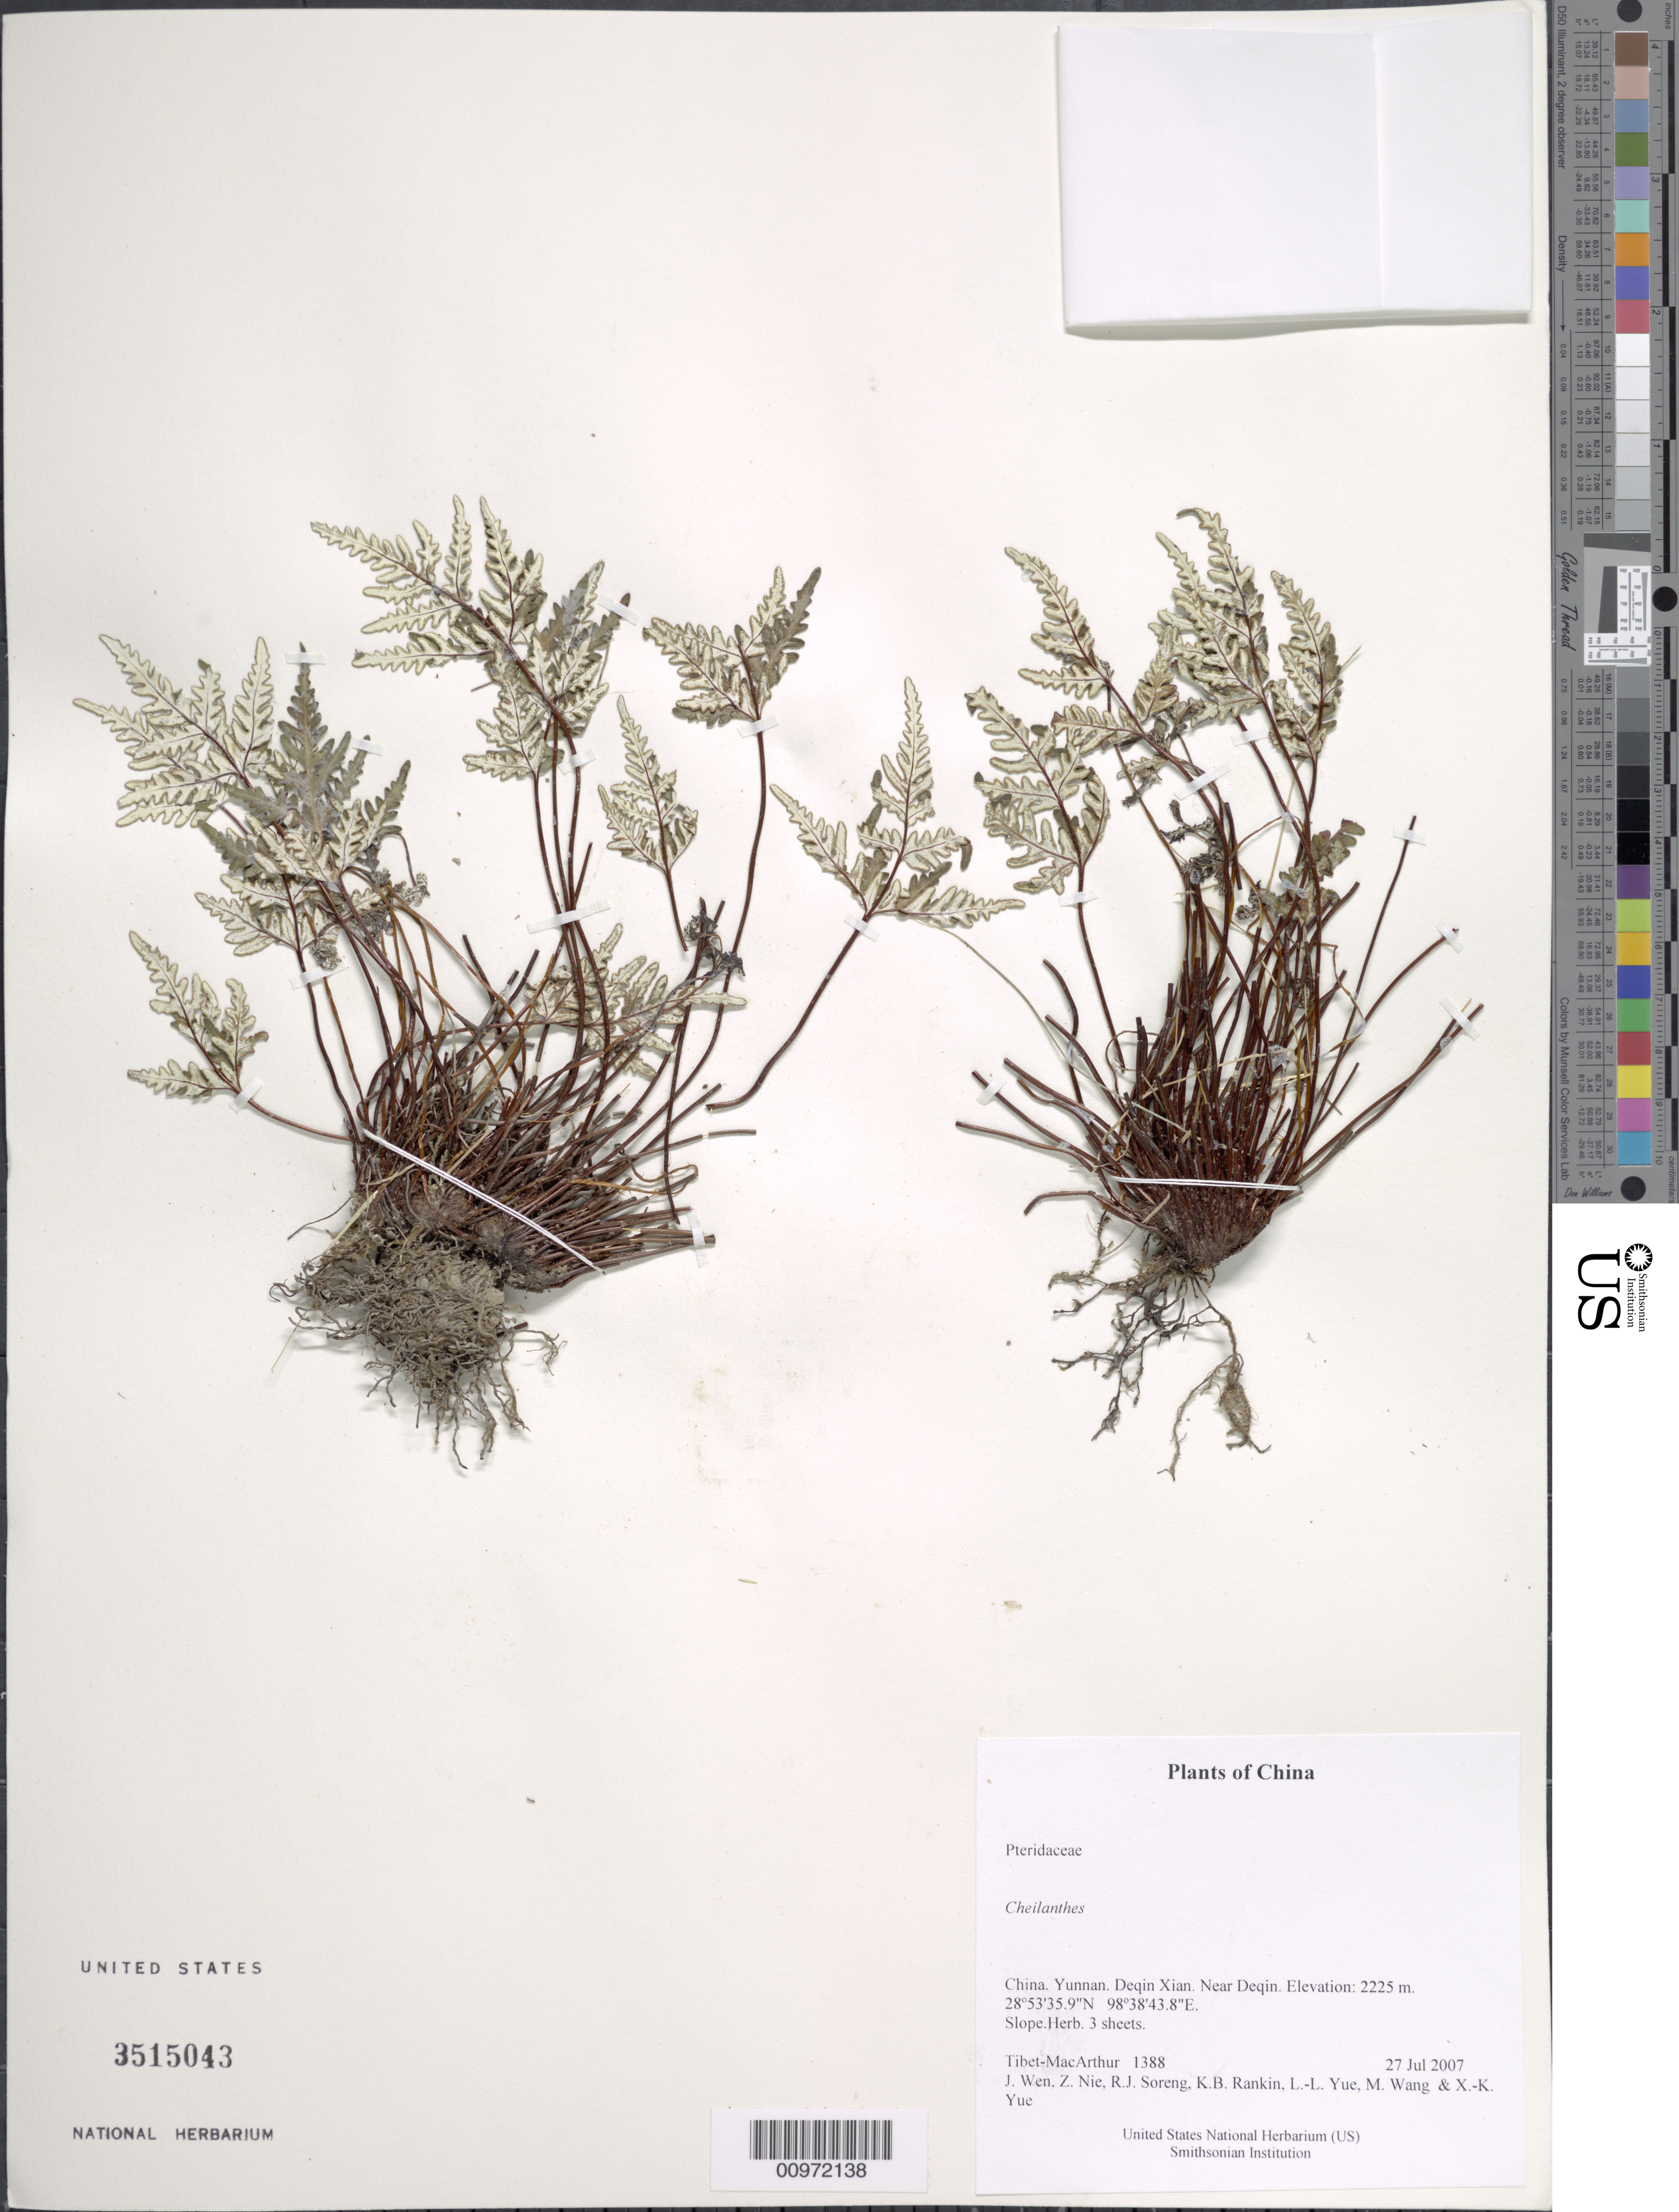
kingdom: Plantae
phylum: Tracheophyta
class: Polypodiopsida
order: Polypodiales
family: Pteridaceae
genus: Cheilanthes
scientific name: Cheilanthes sp.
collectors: Tibet-MacArthur, J. Wen, Z. Nie, R. J. Soreng, K. Rankin, L. Yue, M. Wang & X. Yue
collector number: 1388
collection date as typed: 27 Jul 2007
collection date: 2007-07-27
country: China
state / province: Yunnan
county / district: Deqin Xian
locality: Near Deqin.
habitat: Slope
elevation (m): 2225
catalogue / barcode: US 3515043